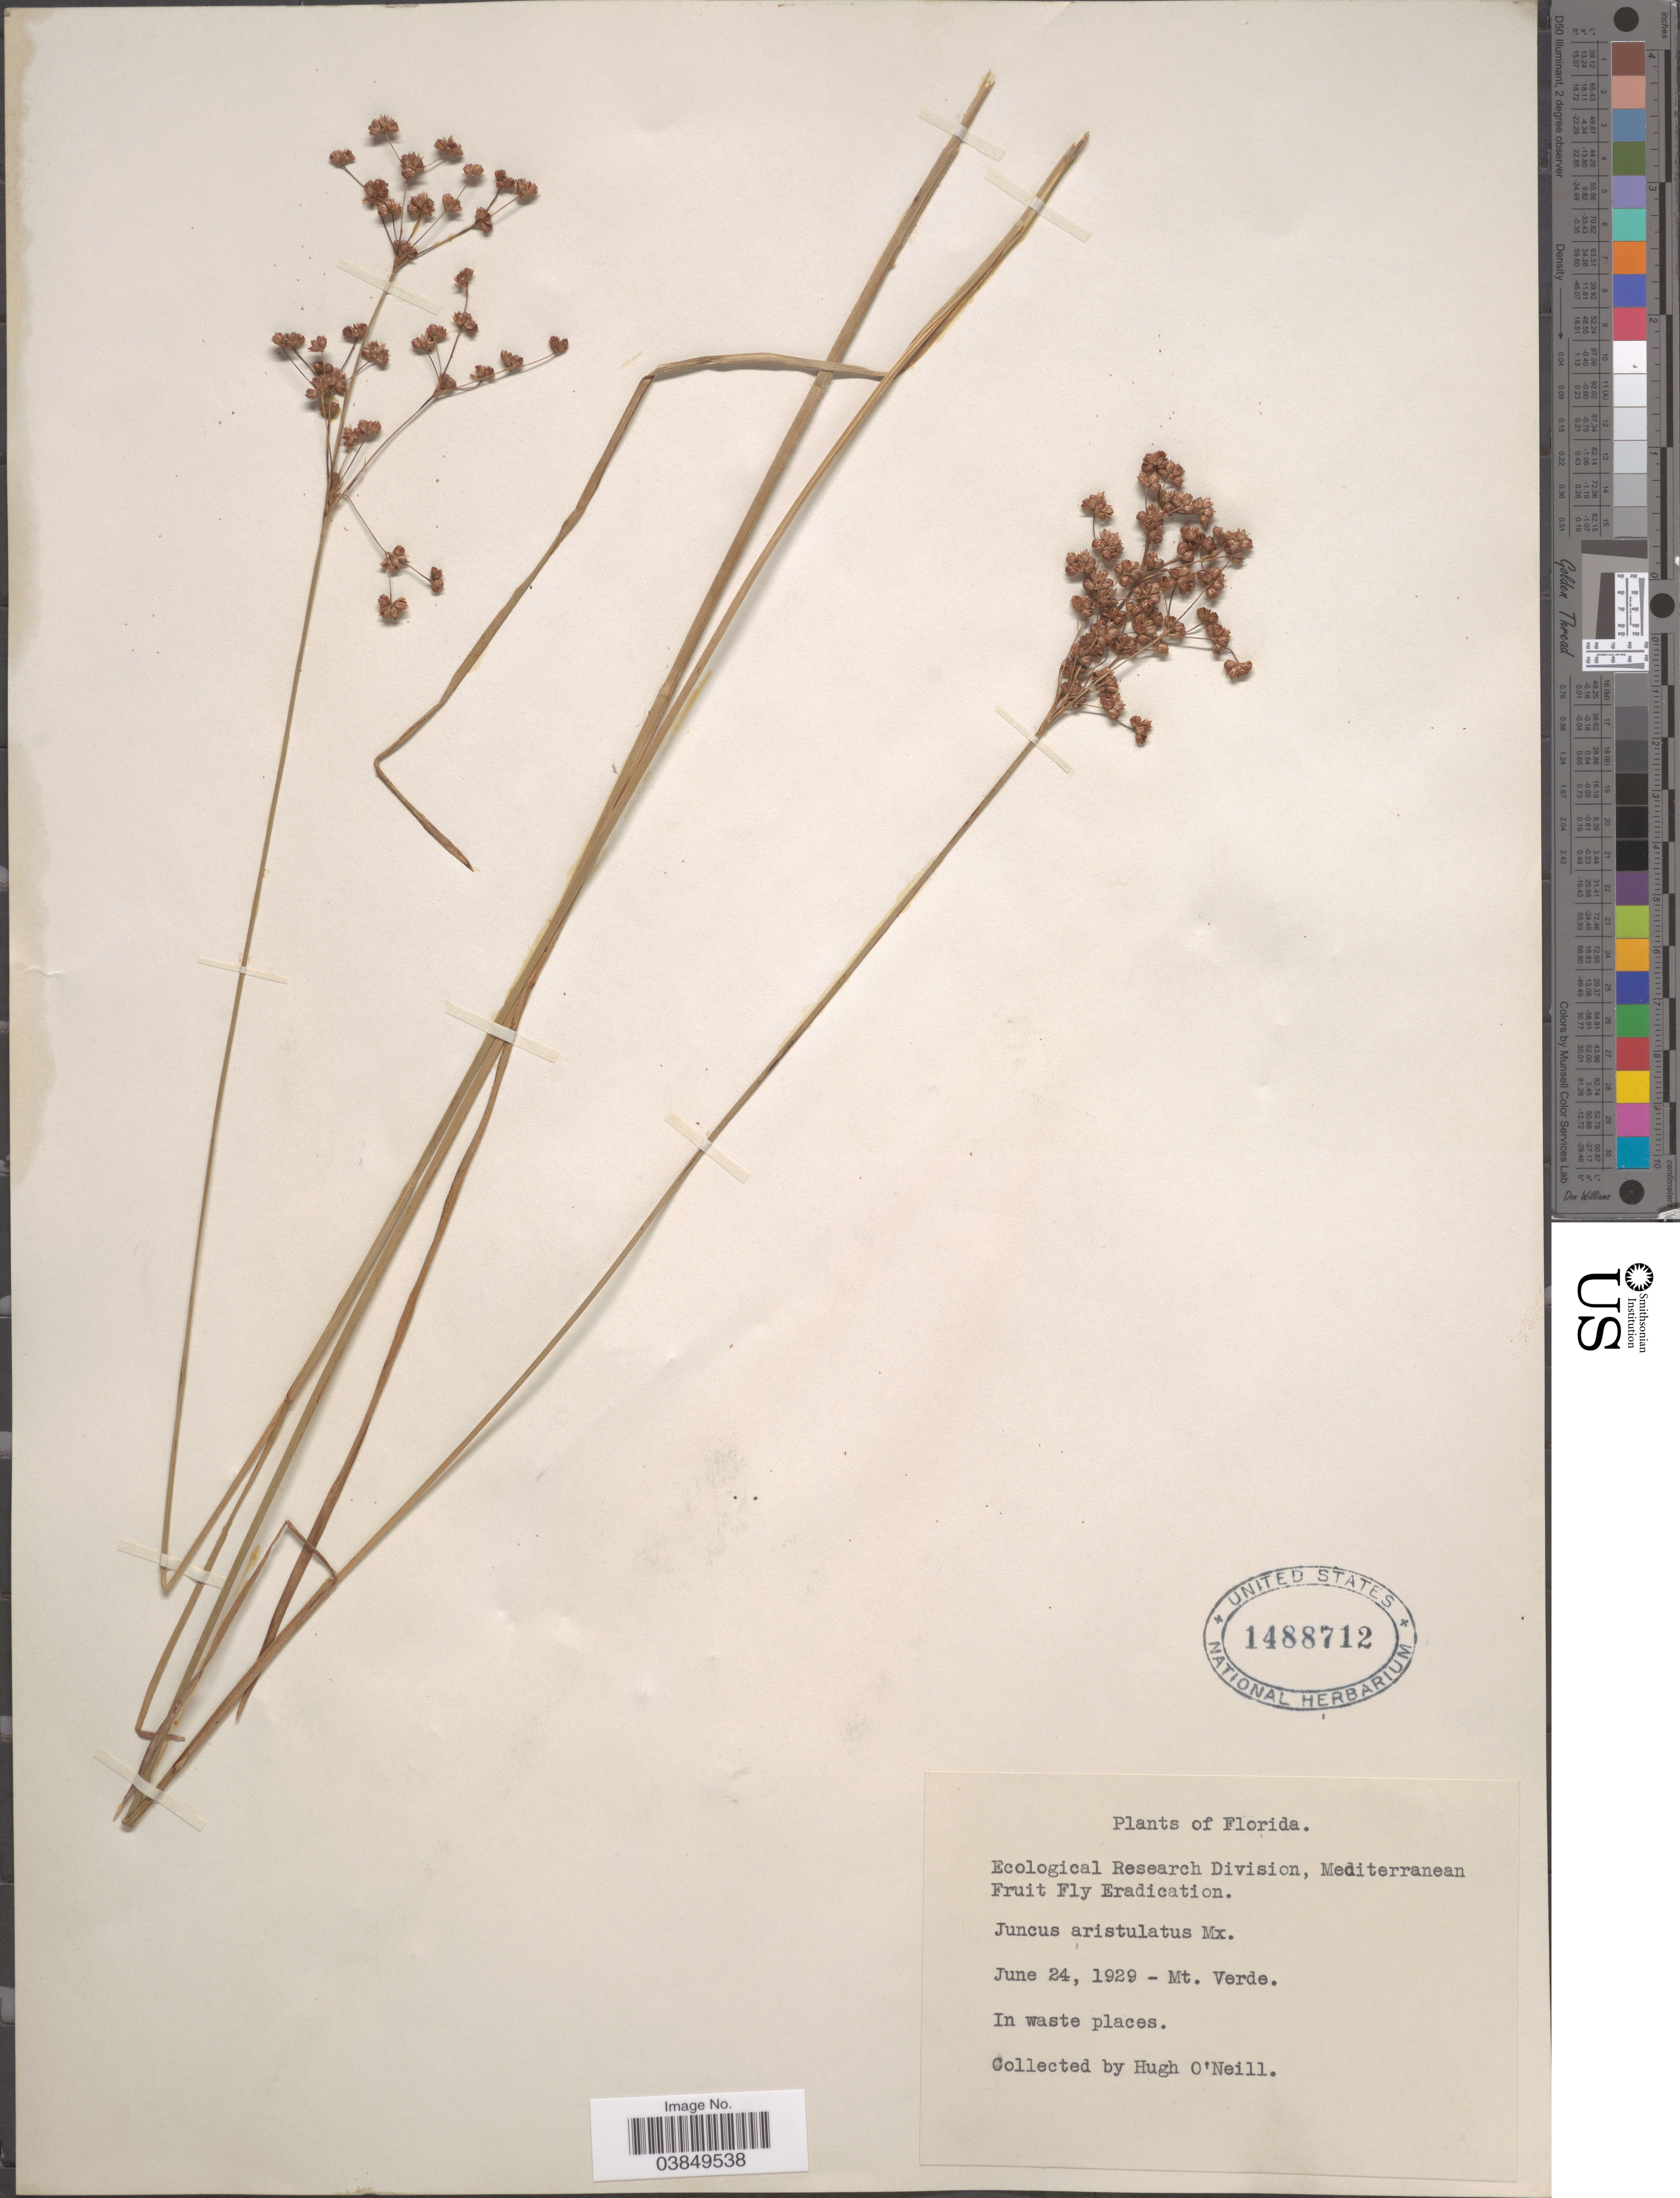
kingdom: Plantae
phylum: Tracheophyta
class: Liliopsida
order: Poales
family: Juncaceae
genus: Juncus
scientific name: Juncus aristulatus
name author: Michx.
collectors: H. O'Neill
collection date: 1929-06-24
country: United States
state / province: Florida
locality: Mt. Verde.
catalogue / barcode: US 1488712